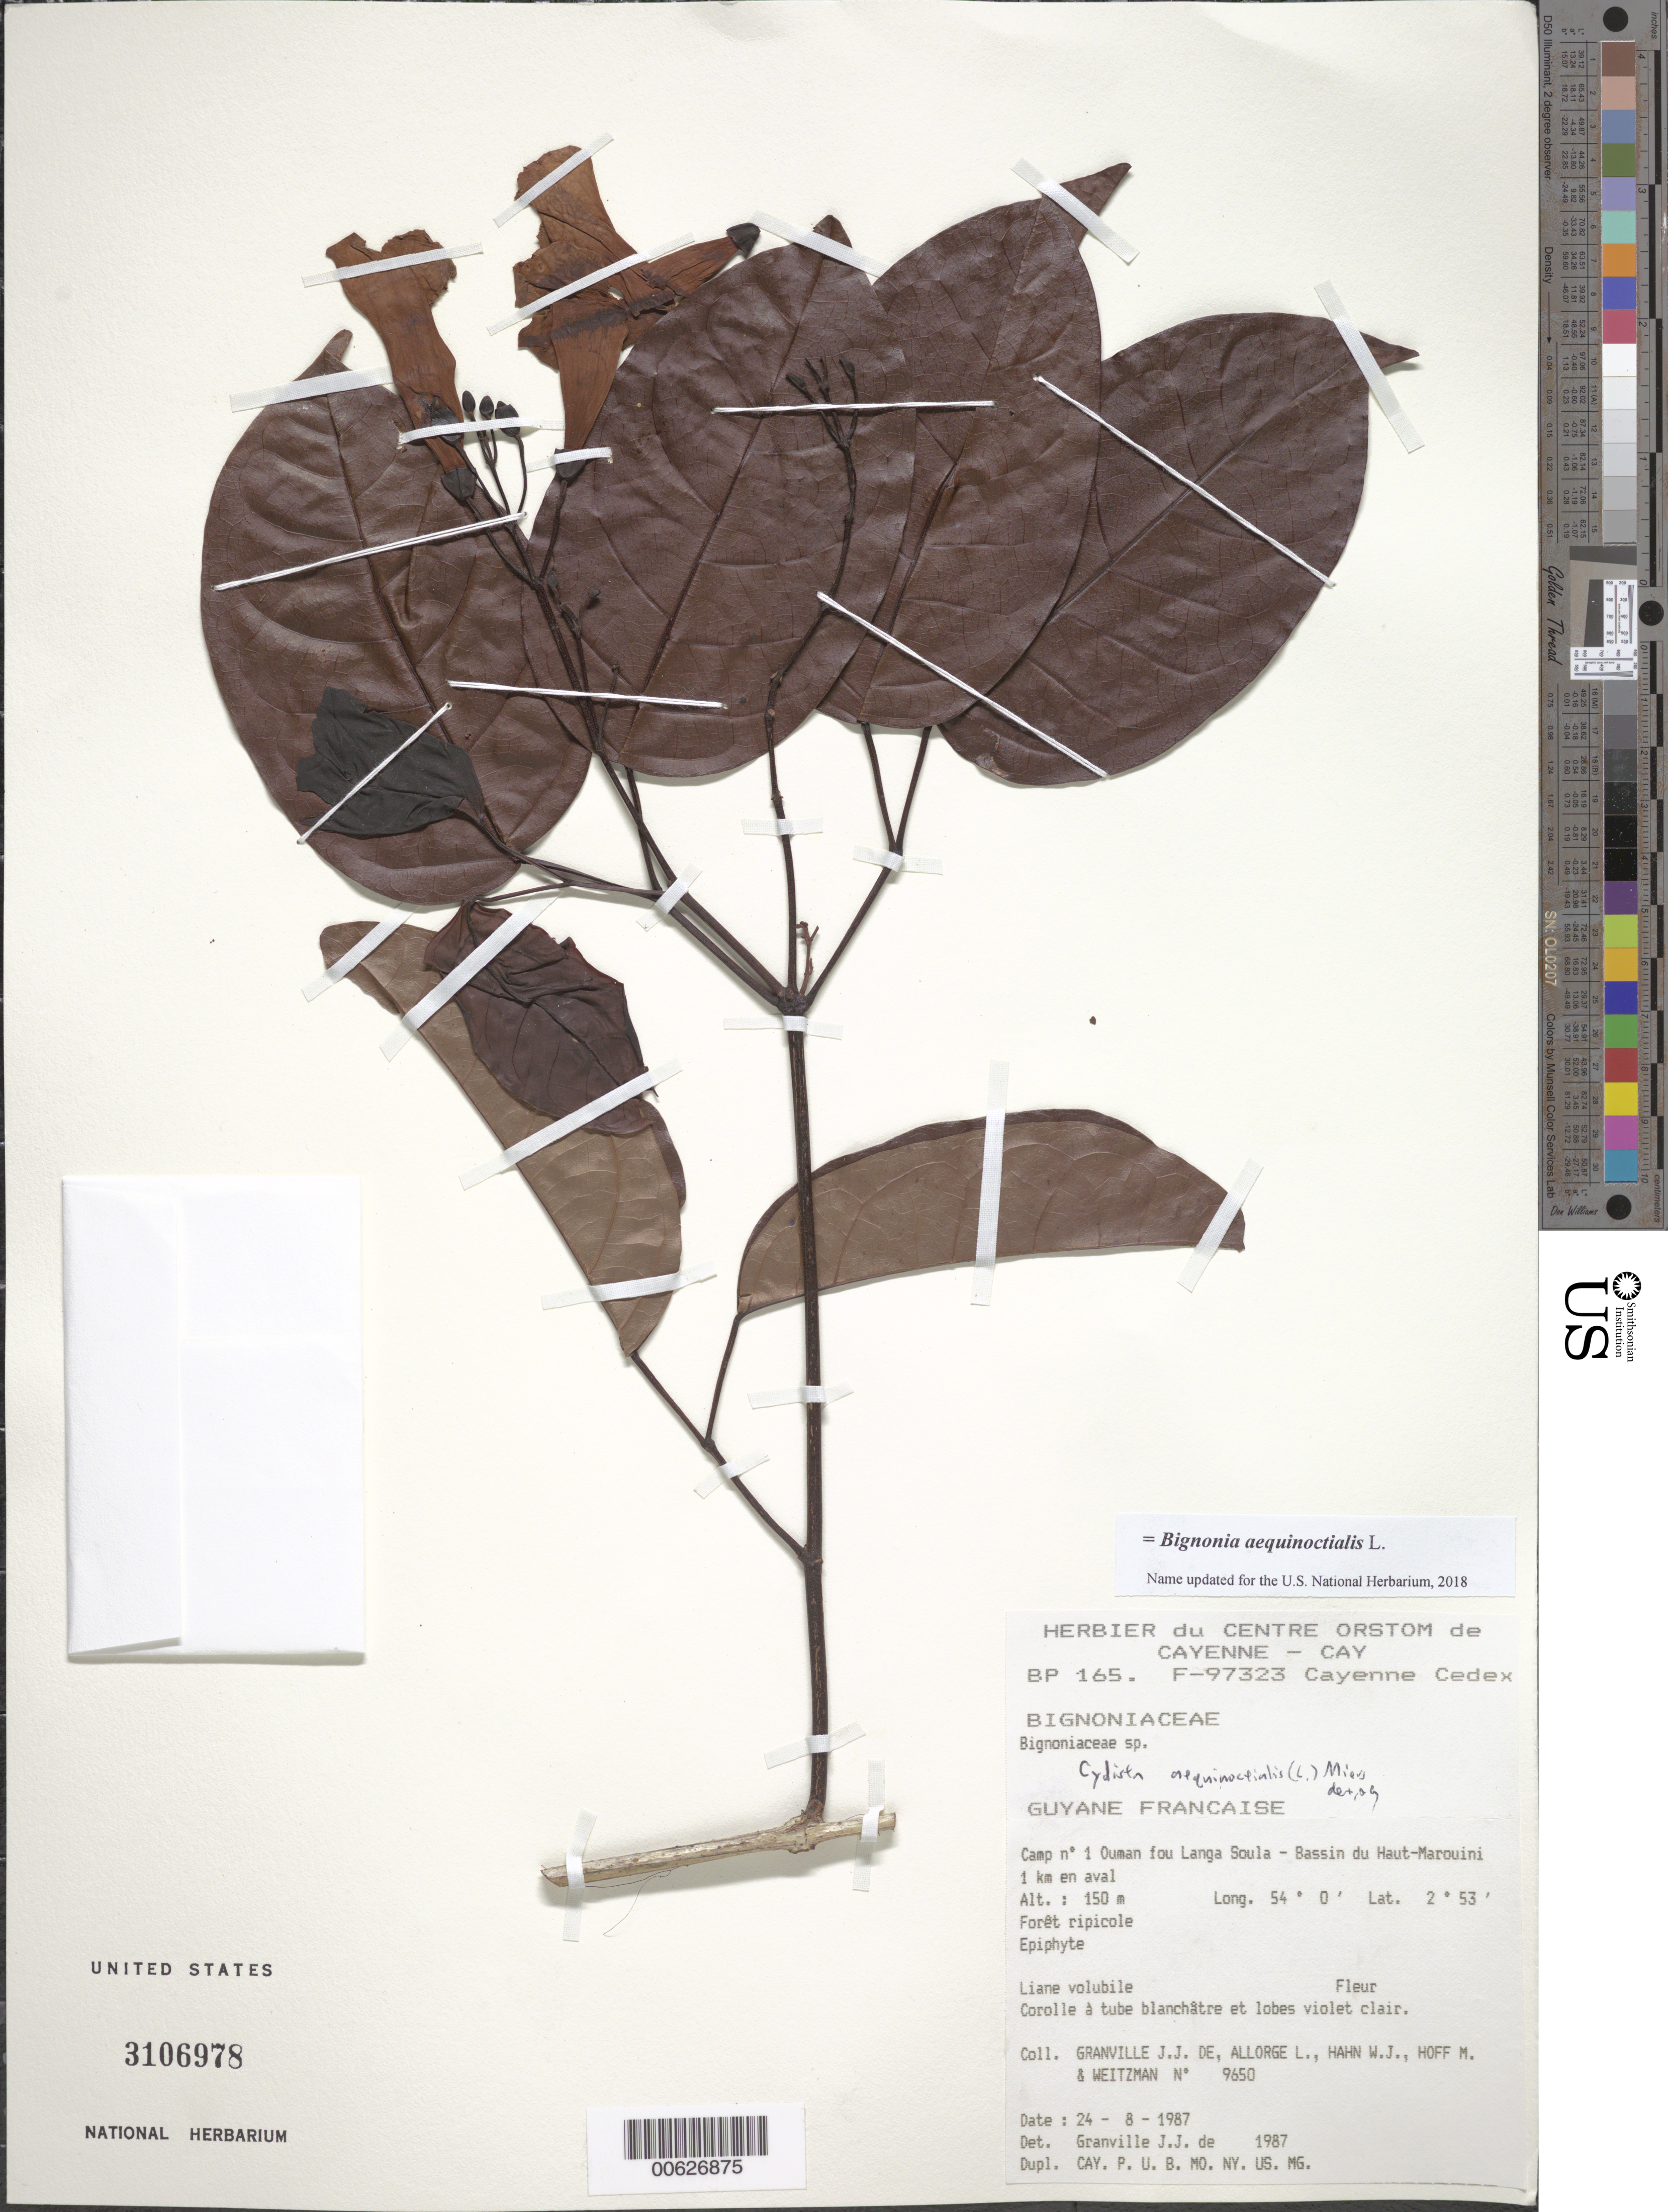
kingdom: Plantae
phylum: Tracheophyta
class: Magnoliopsida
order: Lamiales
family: Bignoniaceae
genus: Bignonia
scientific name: Bignonia aequinoctialis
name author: L.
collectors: J.-J. de Granville, L. Allorge, W. J. Hahn, M. Hoff & A. L. Weitzman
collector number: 9650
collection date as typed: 24-Aug-87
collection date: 1987-08-24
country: French Guiana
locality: Ouman fou Langa Soula, Camp #1, Bassin du Haut-Marouini, 1 km en aval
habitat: Forêt ripicole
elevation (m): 150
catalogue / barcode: US 3106978